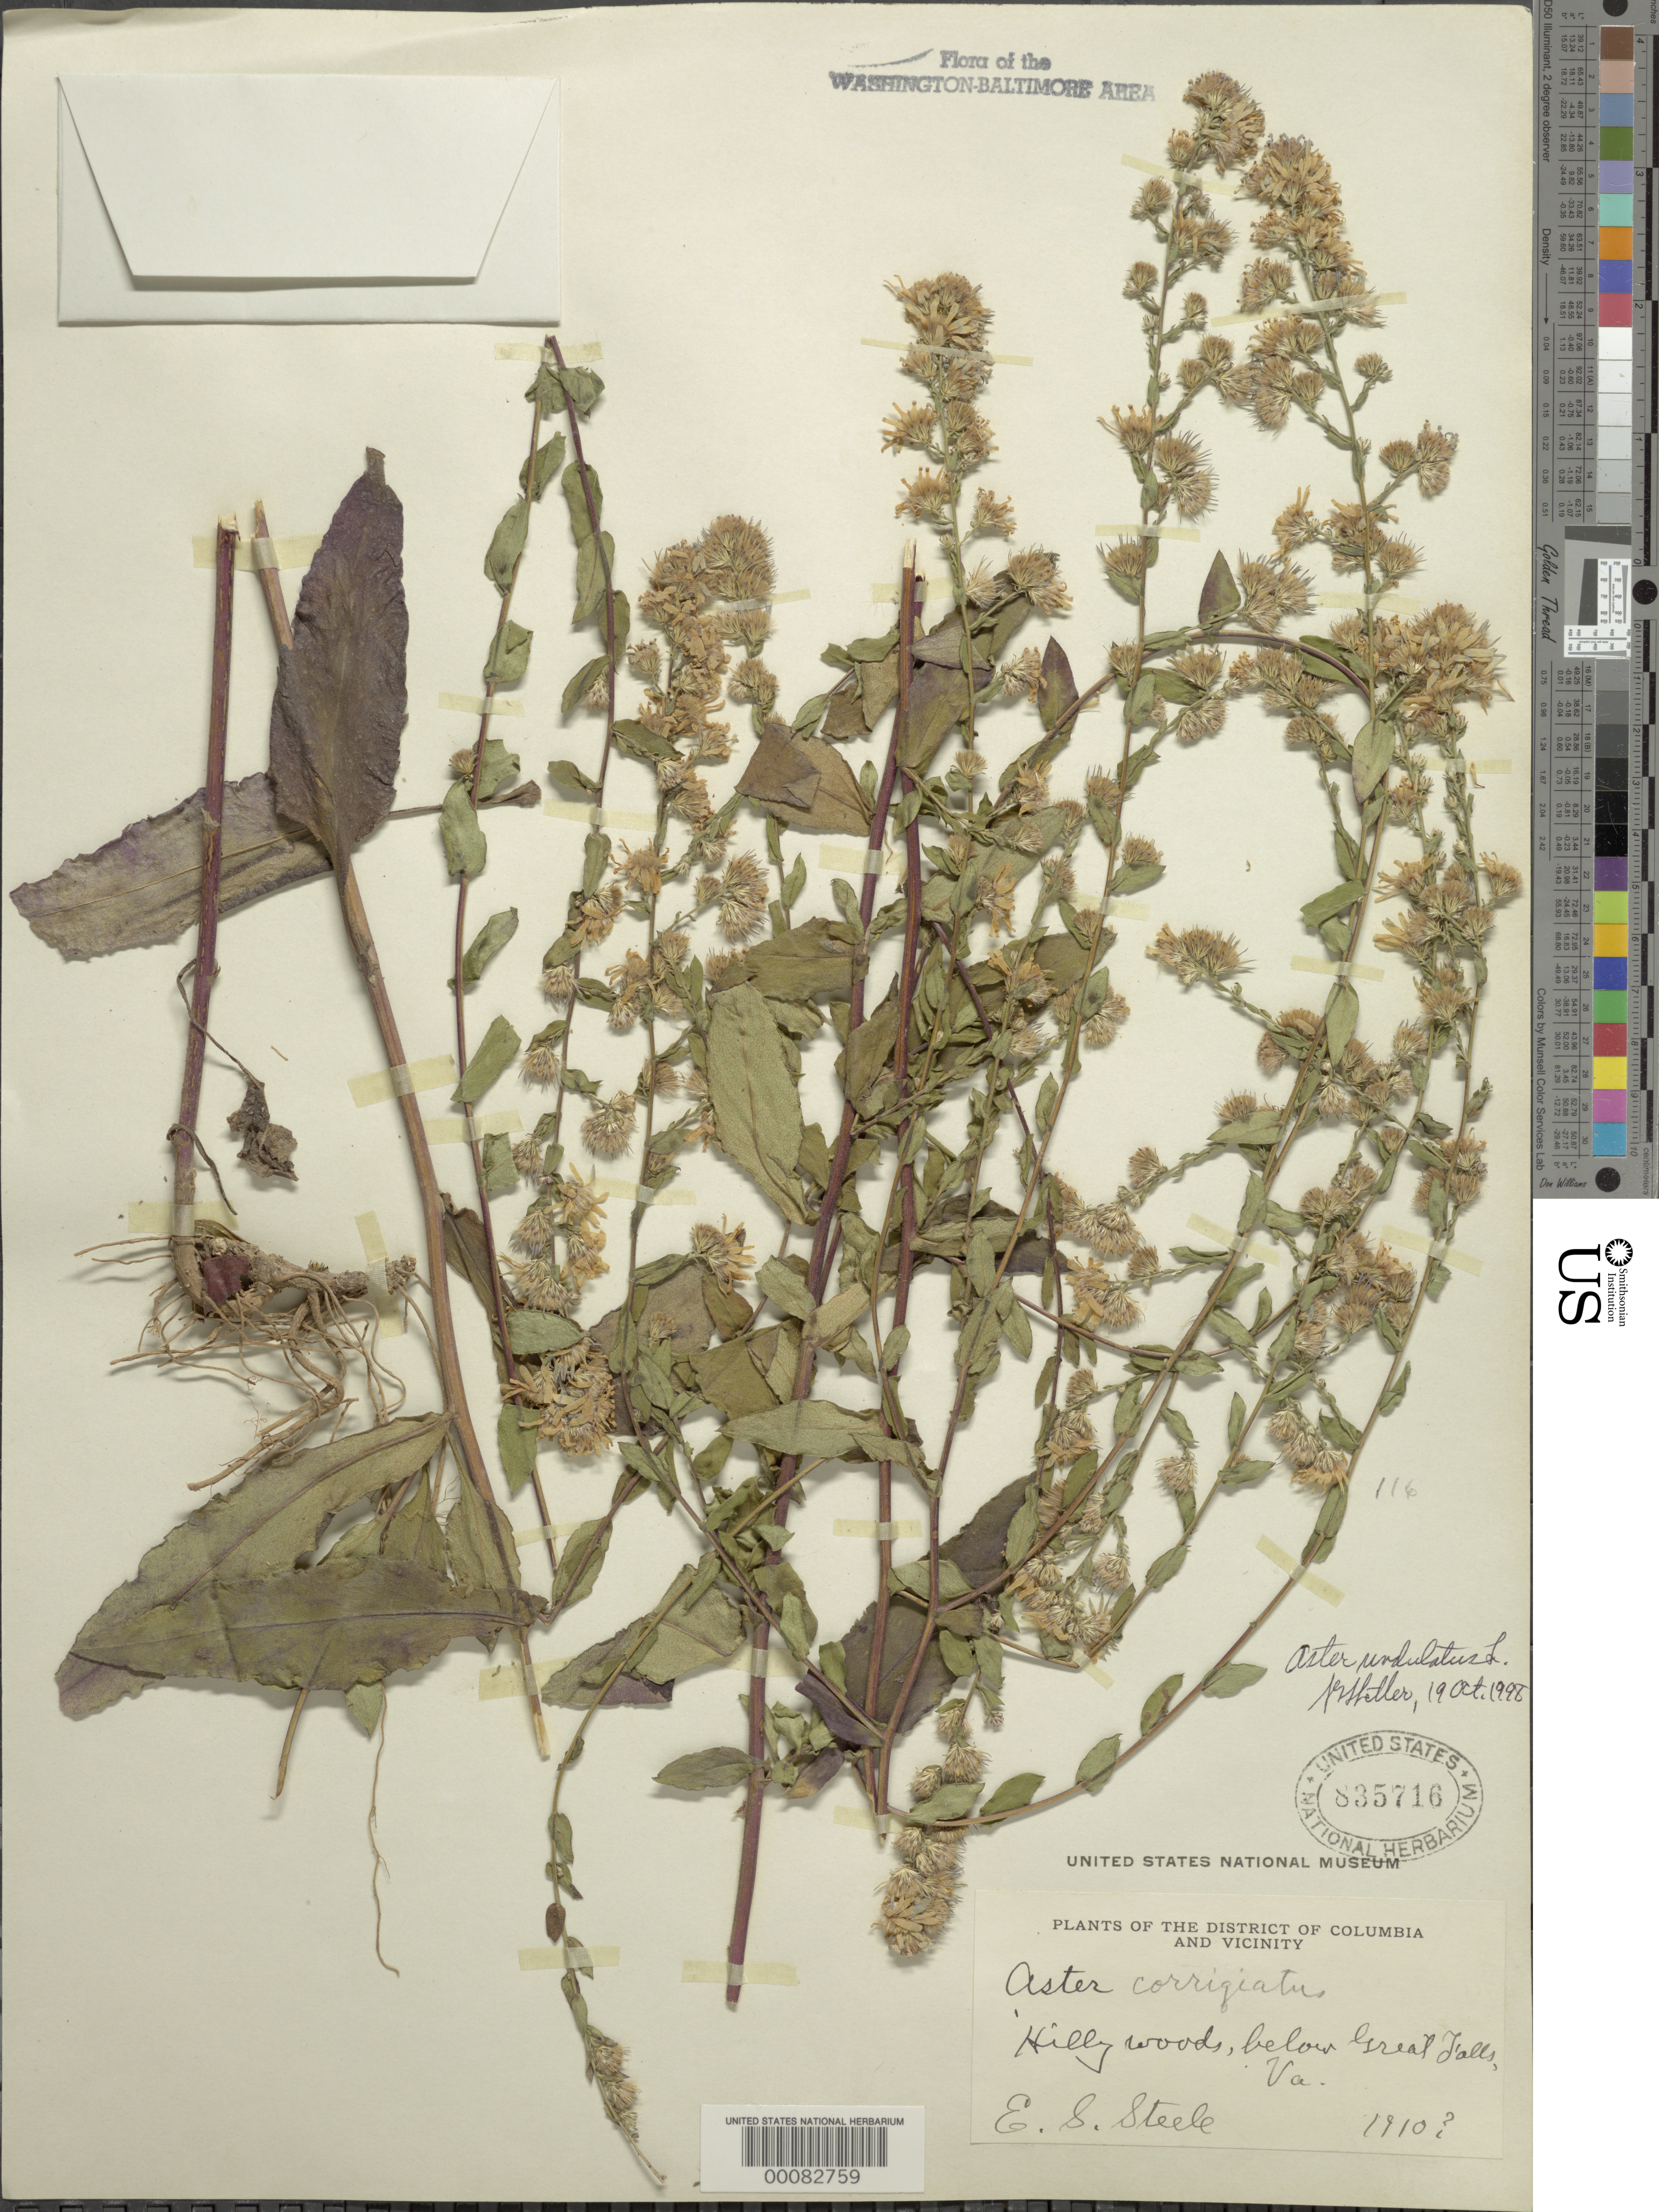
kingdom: Plantae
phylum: Tracheophyta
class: Magnoliopsida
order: Asterales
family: Asteraceae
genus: Symphyotrichum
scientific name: Symphyotrichum undulatum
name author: (L.) G.L. Nesom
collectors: E. Steele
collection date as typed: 1910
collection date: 1910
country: United States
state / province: Virginia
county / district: Fairfax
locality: Below Great Falls C. & O. Canal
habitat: Hilly woods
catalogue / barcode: US 835716